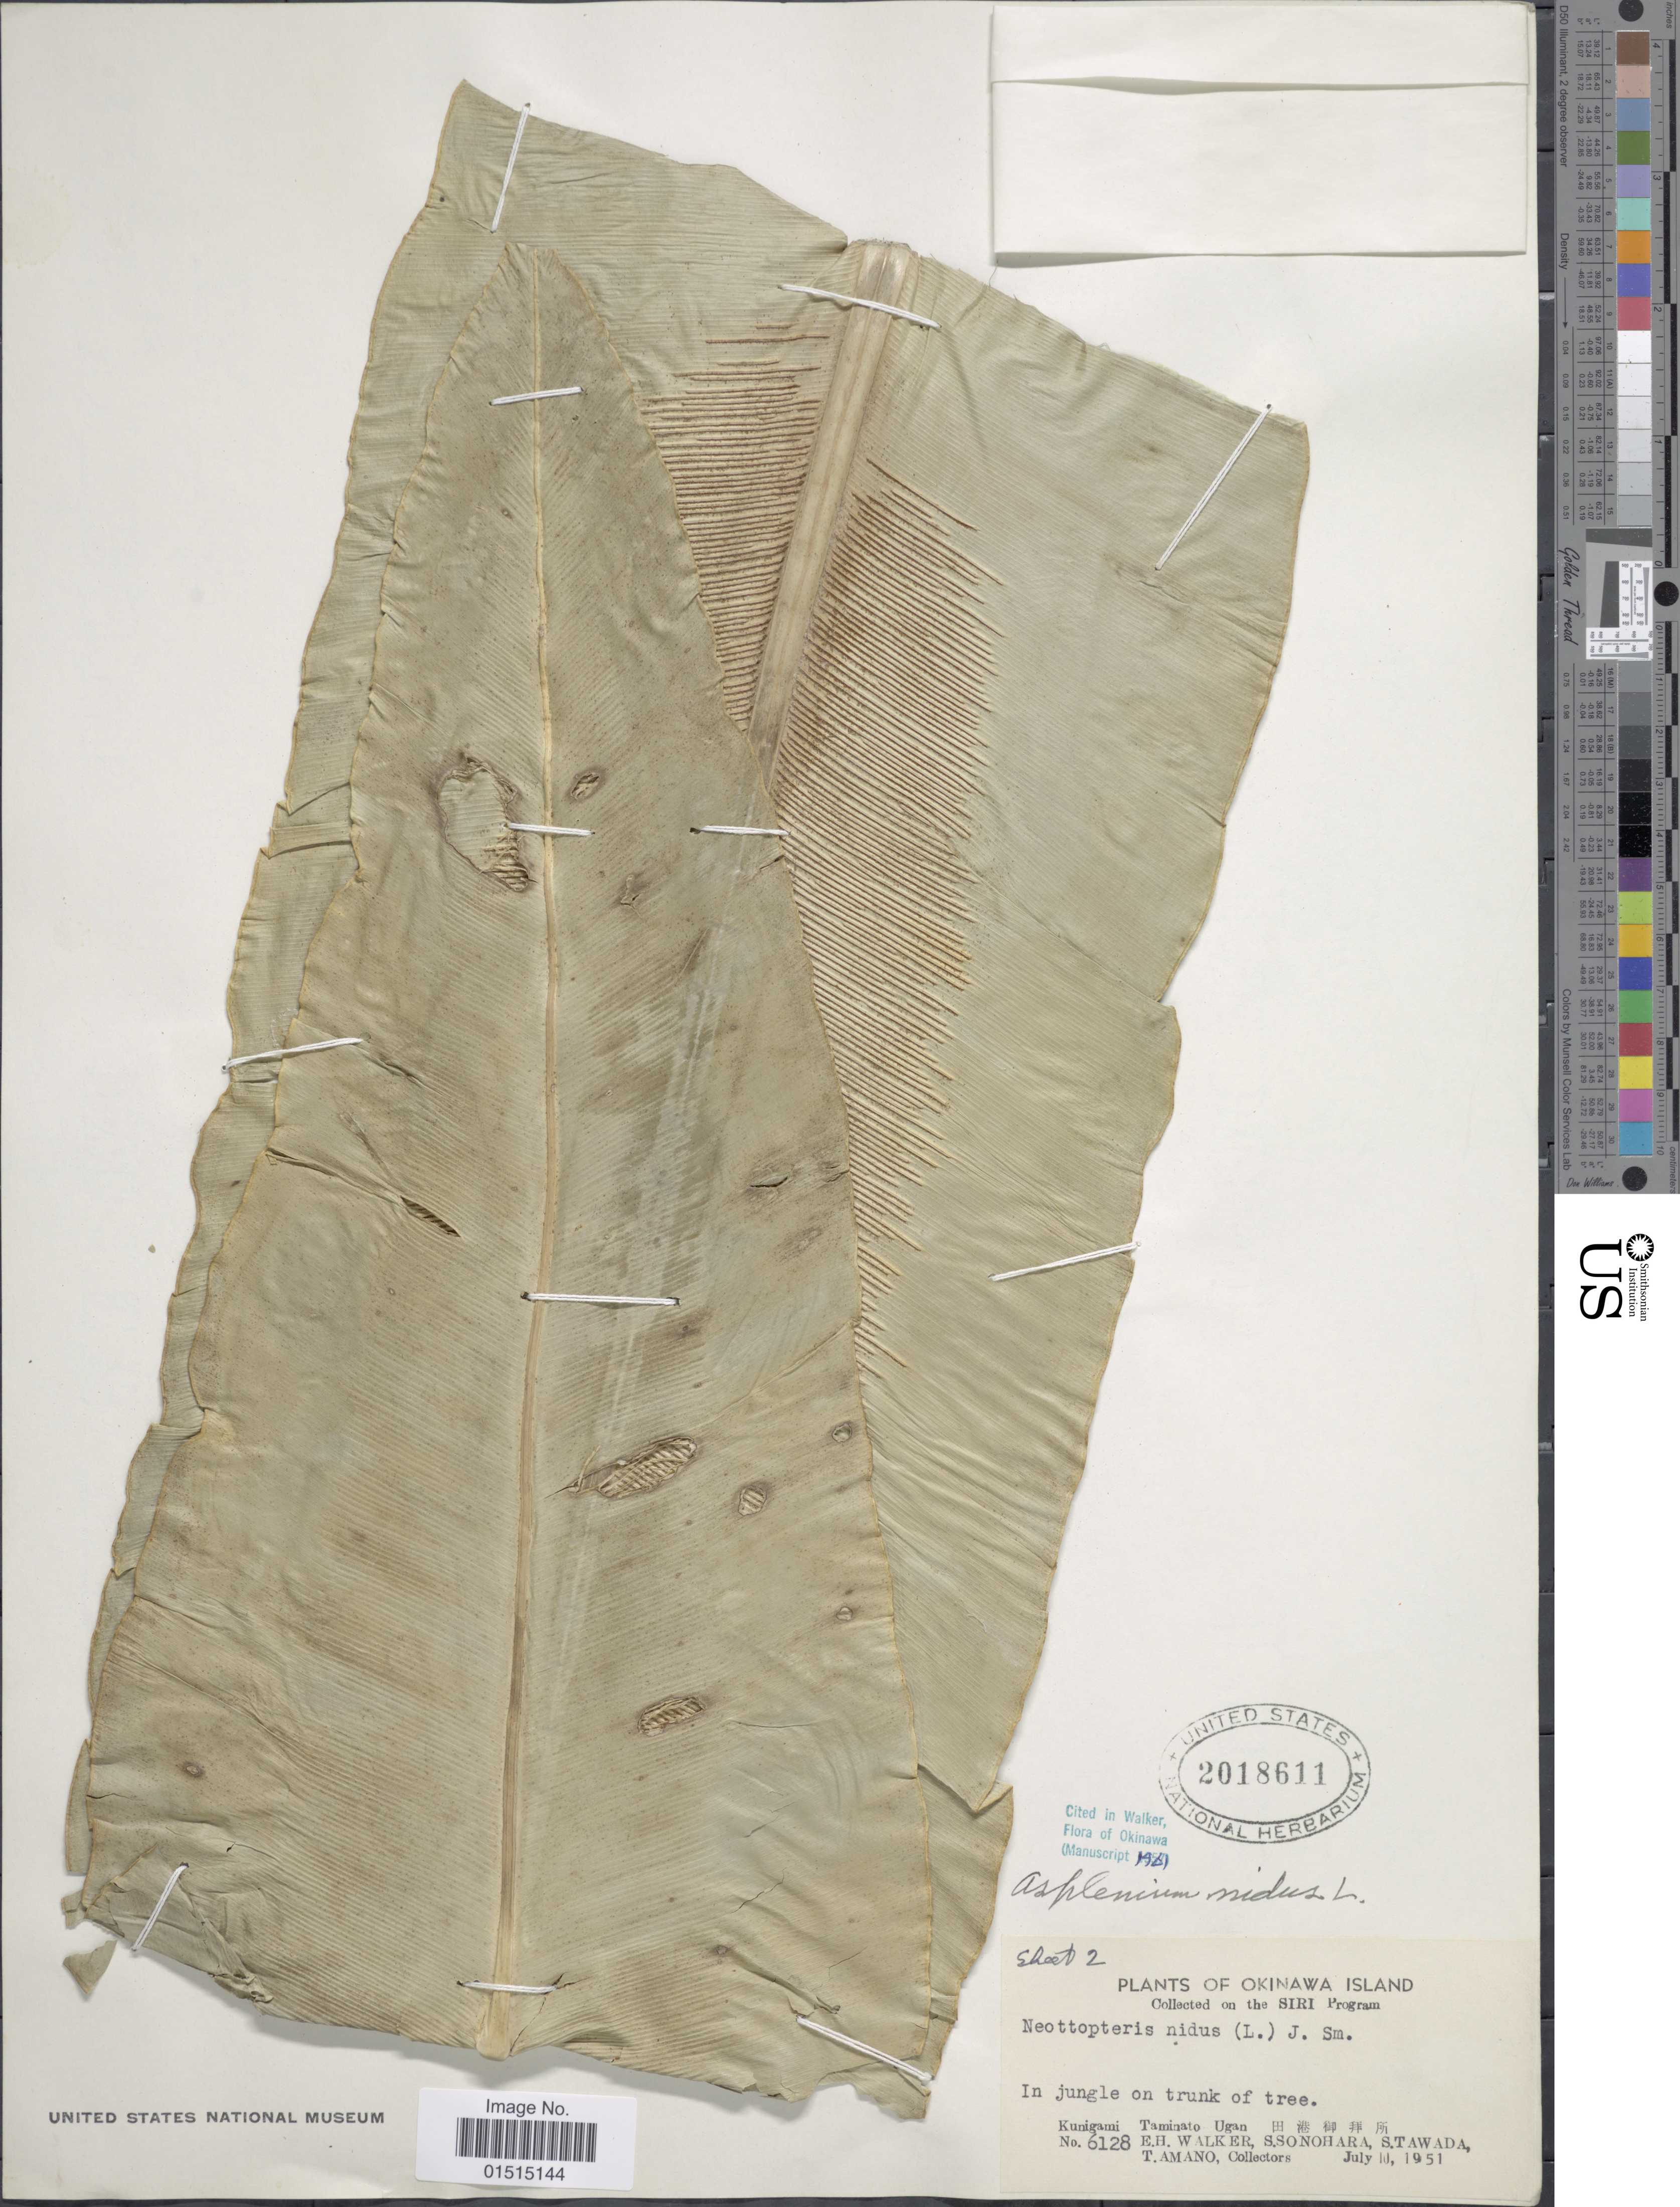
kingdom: Plantae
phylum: Tracheophyta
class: Polypodiopsida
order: Polypodiales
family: Aspleniaceae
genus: Asplenium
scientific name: Asplenium nidus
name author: L.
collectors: E. H. Walker, S. Sonohara, S. Tawada & T. Amano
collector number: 6128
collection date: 1951-07-10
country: Japan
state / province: Okinawa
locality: Okinawa Islands, Kunigami Taminato Ugan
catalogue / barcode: US 2018611